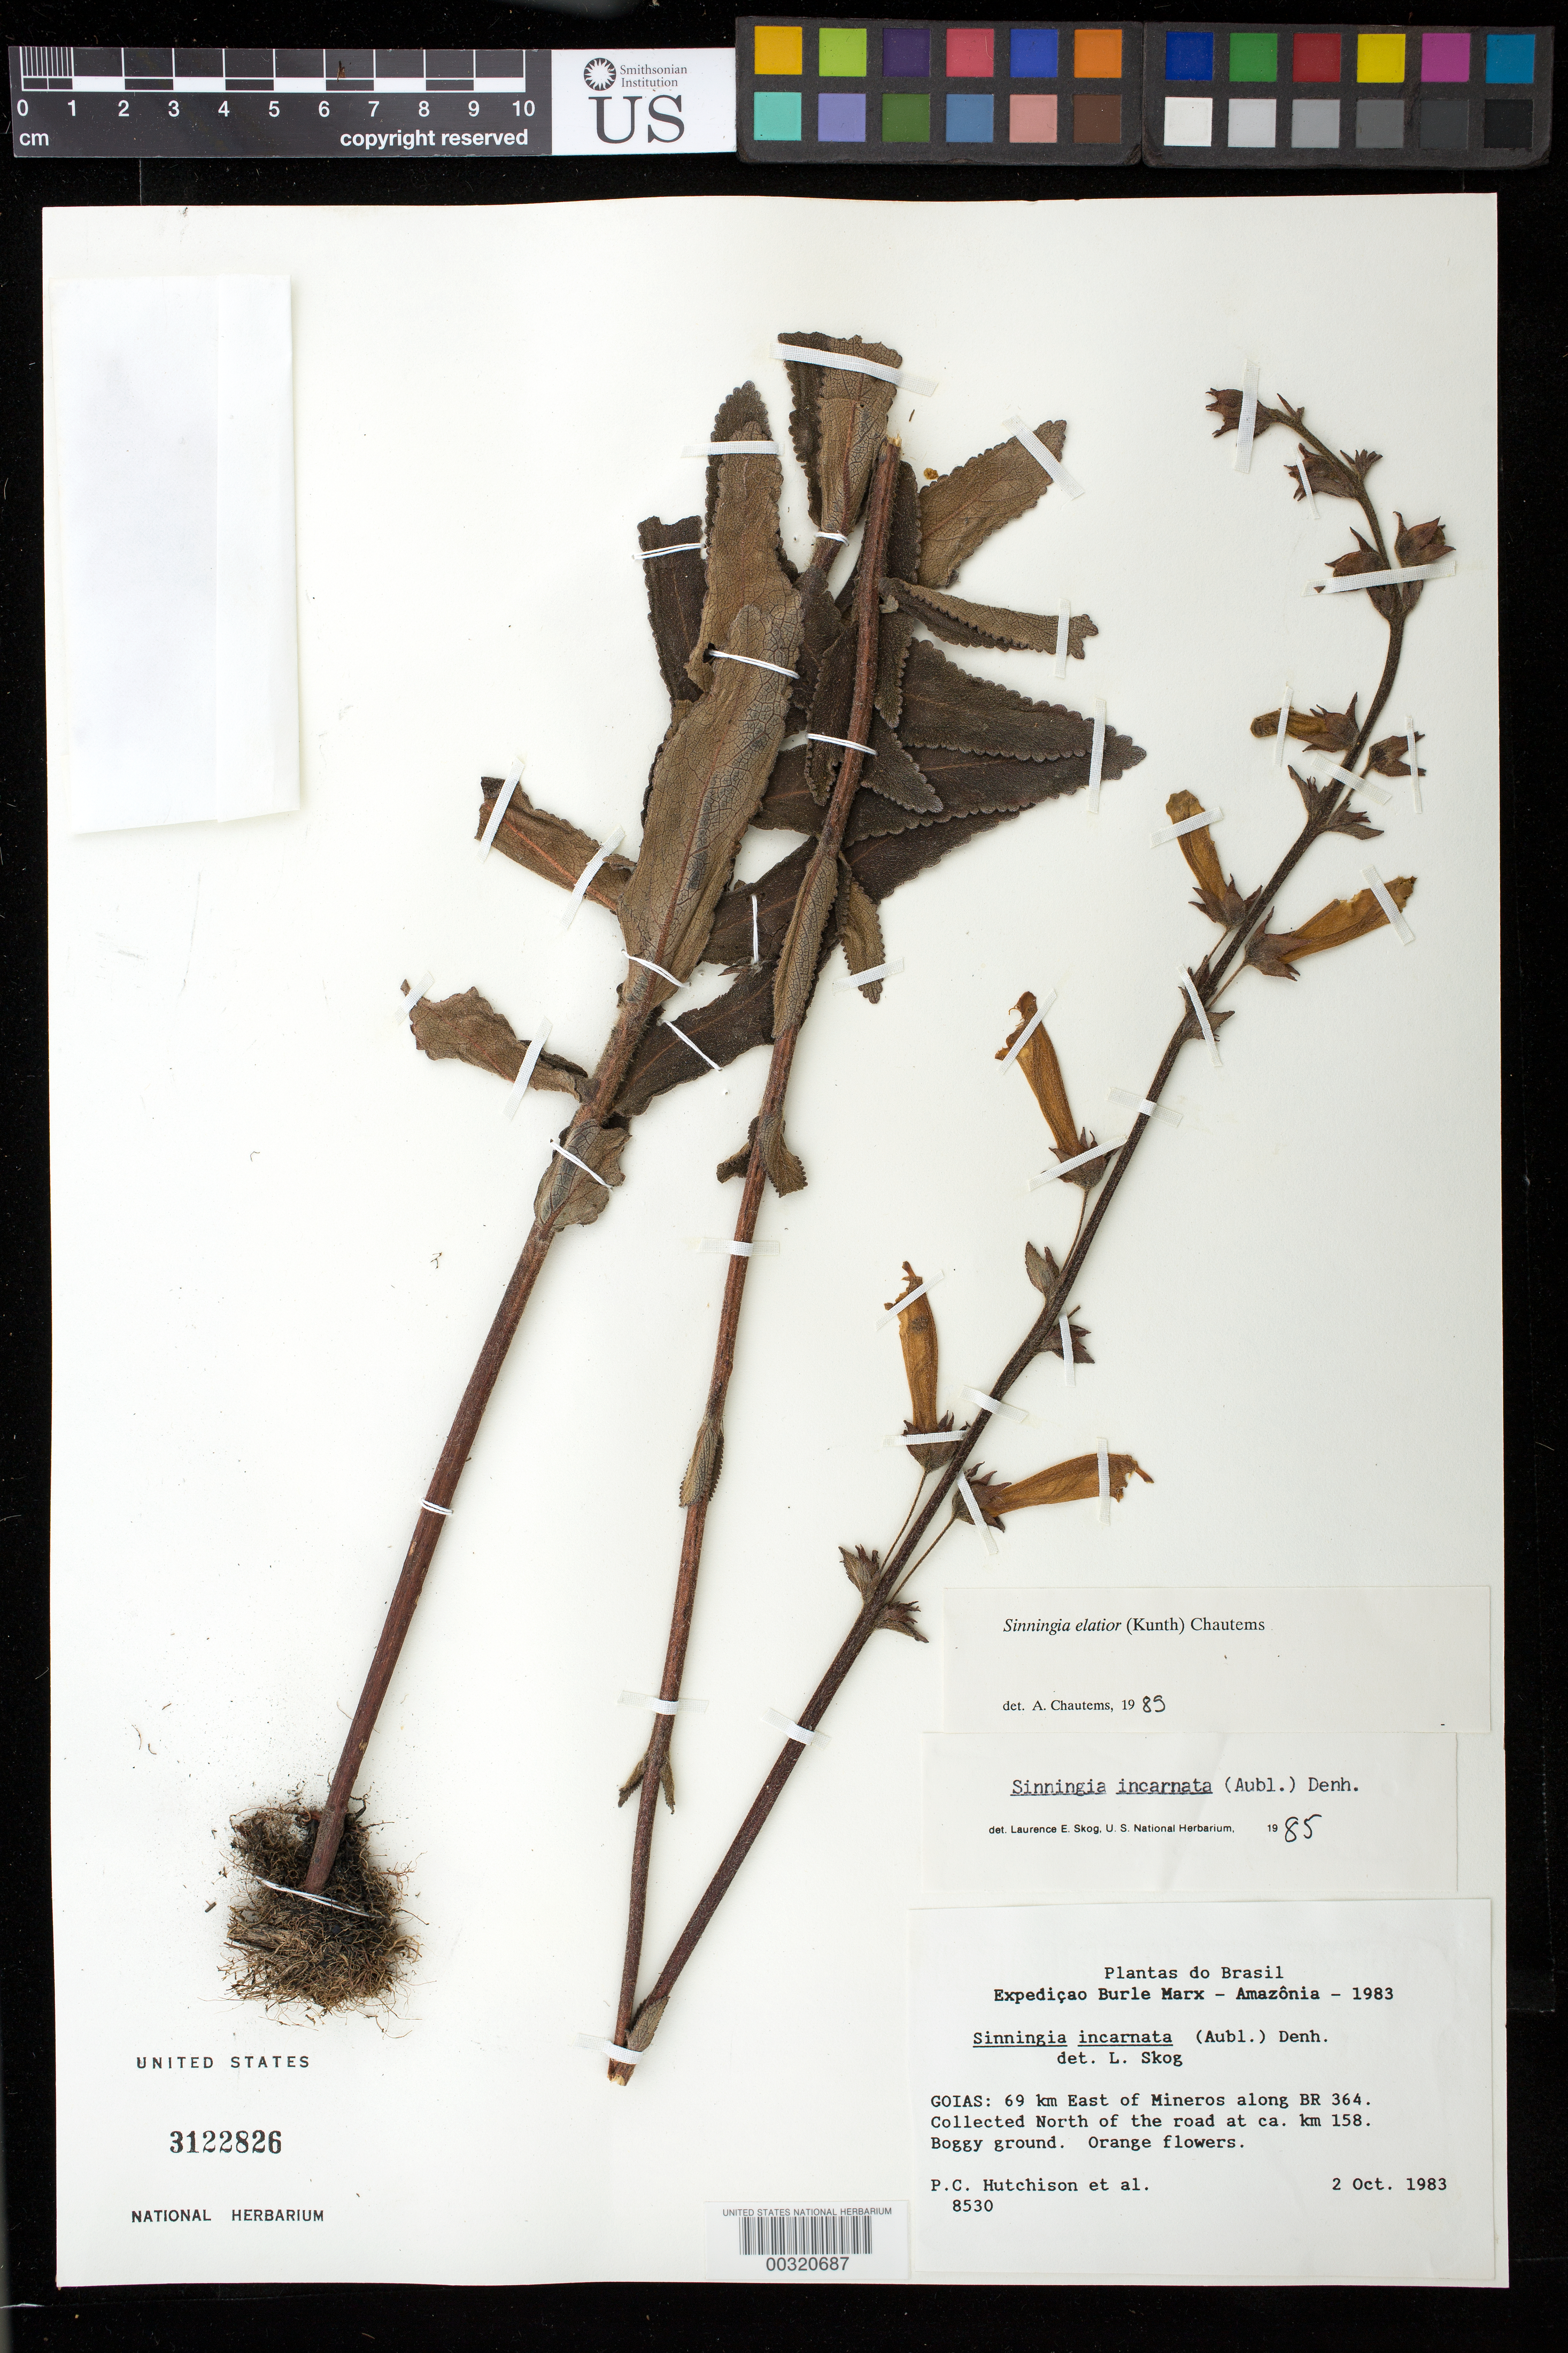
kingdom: Plantae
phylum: Tracheophyta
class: Magnoliopsida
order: Lamiales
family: Gesneriaceae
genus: Sinningia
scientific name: Sinningia elatior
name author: (Kunth) Chautems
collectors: P. C. Hutchison & et al.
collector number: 8530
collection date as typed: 02 Oct 1983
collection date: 1983-10-02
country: Brazil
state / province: Goiás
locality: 69 km E of Mineros along BR 364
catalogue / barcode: US 3122826